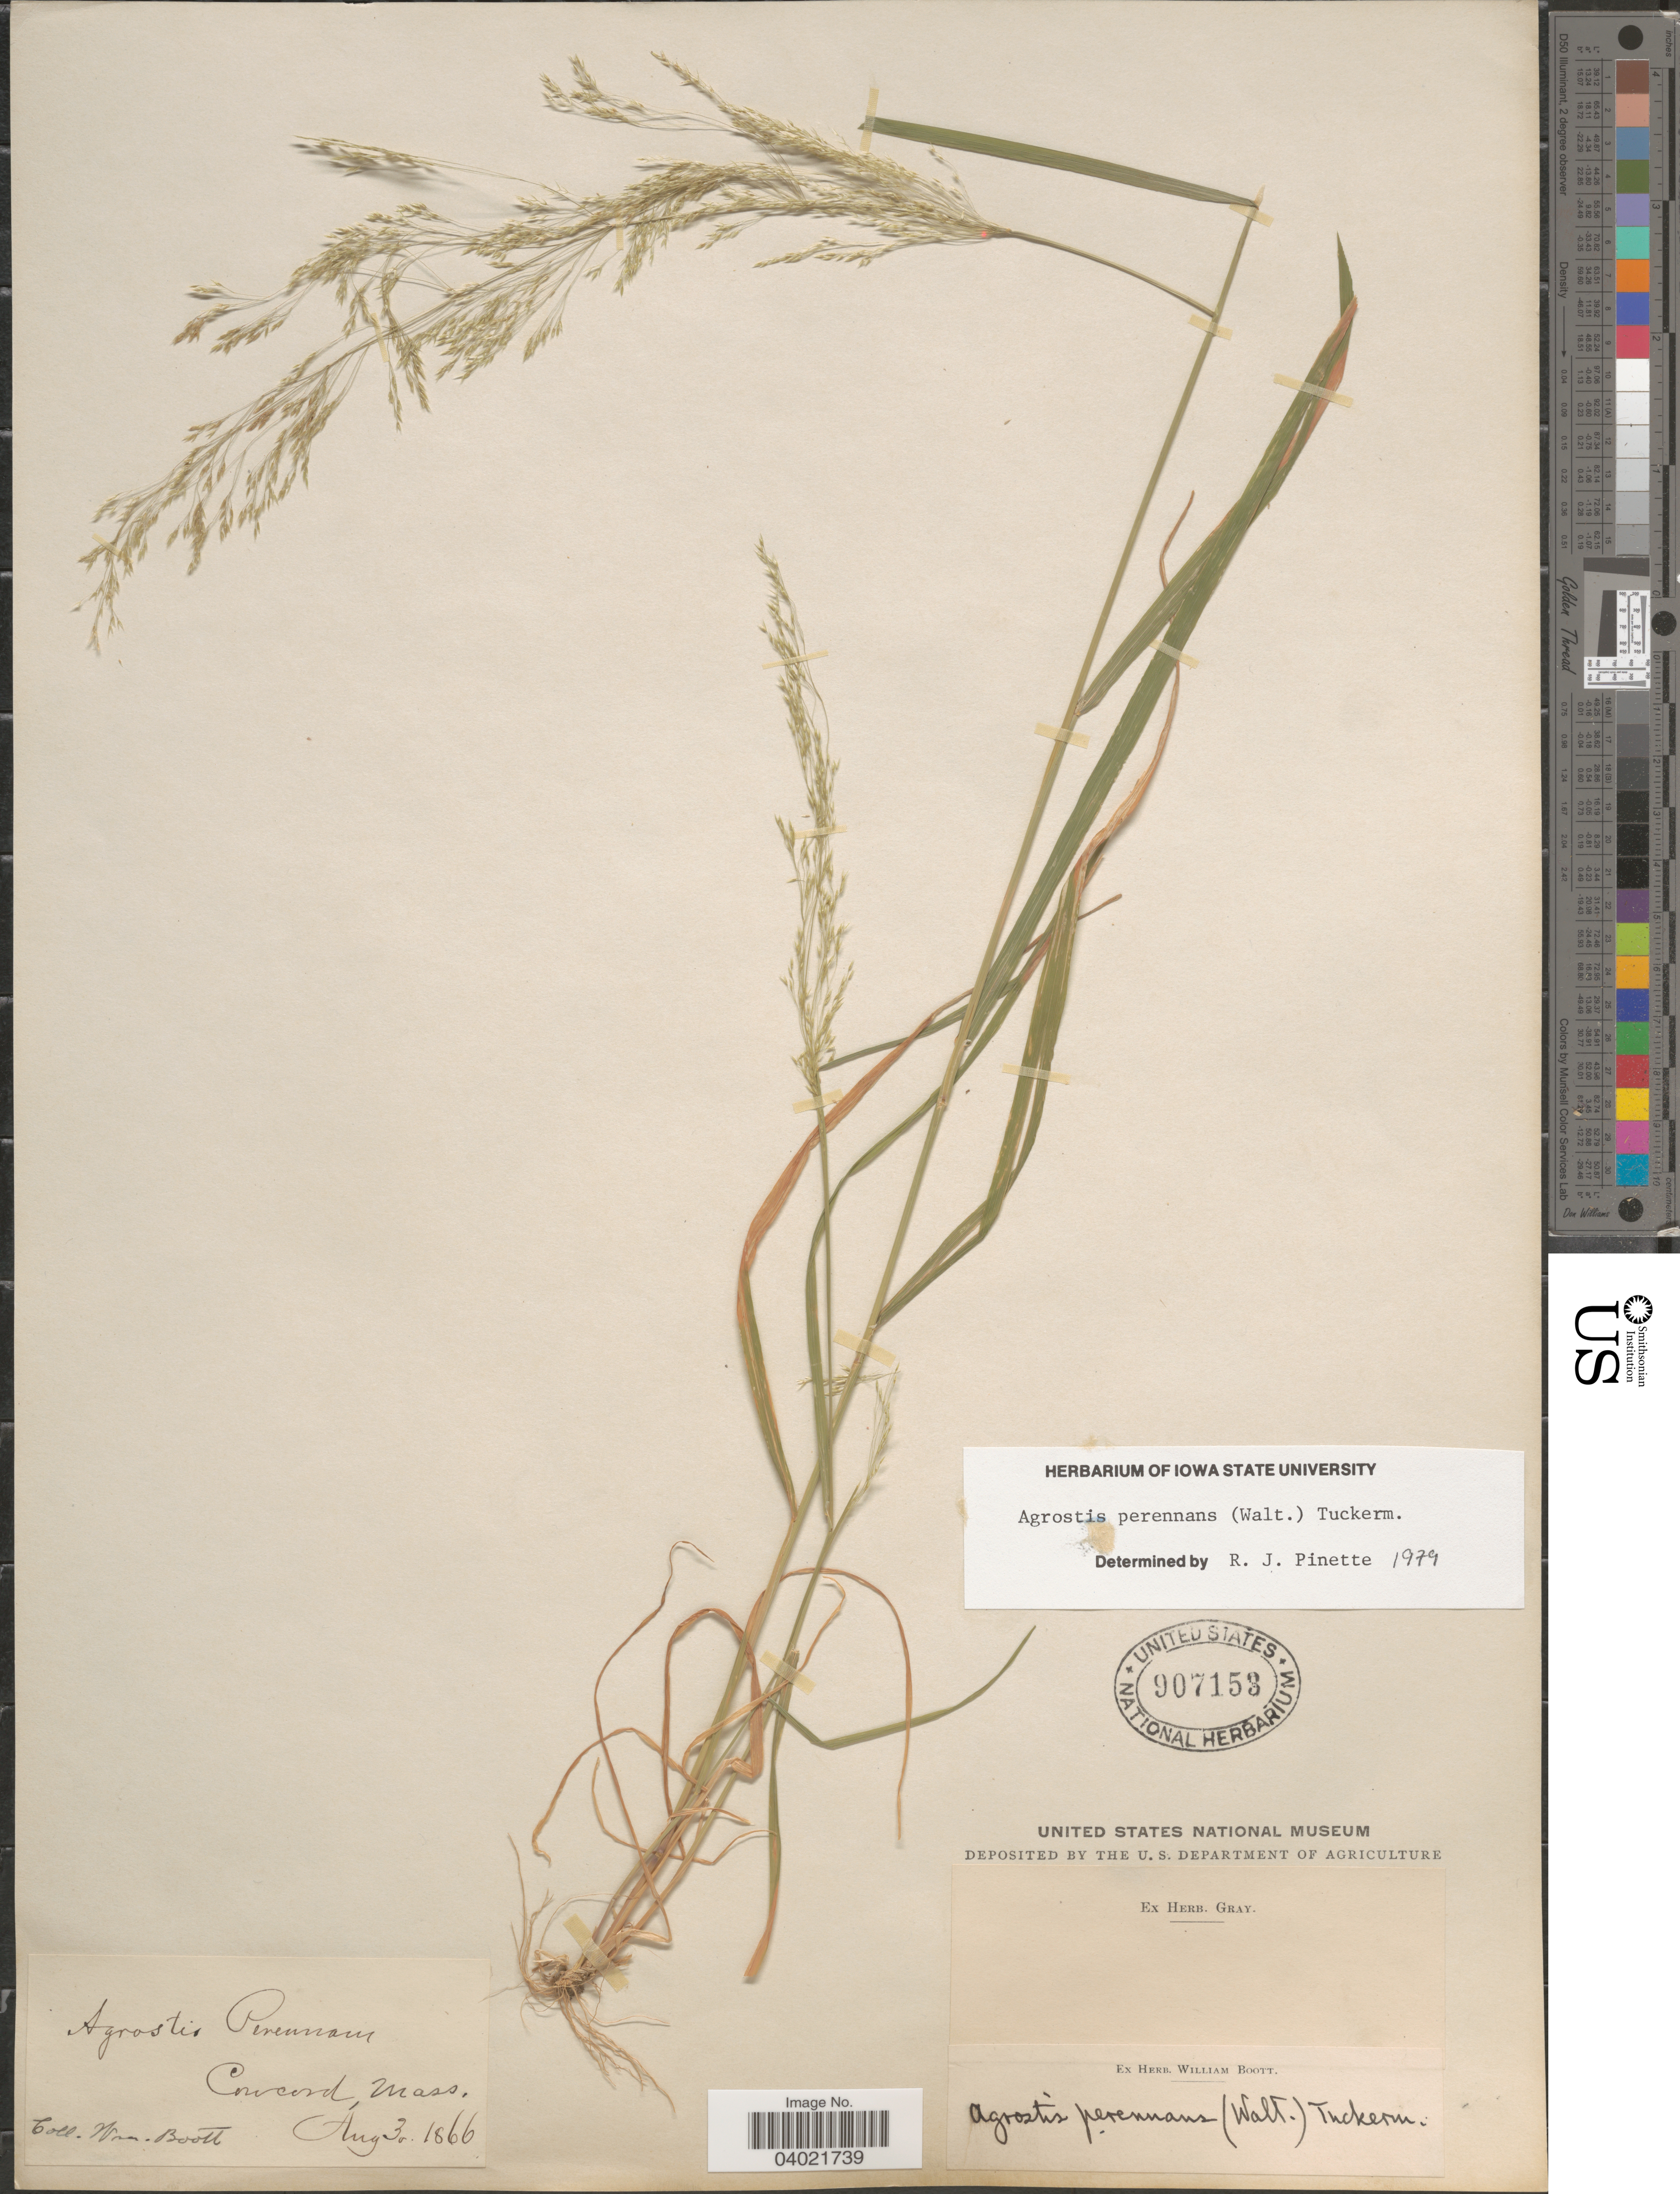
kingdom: Plantae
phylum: Tracheophyta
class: Liliopsida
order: Poales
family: Poaceae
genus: Agrostis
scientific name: Agrostis perennans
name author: (Walter) Tuck.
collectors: W. Boott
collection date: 1866-08-03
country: United States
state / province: Massachusetts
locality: Concord.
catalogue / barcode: US 907158